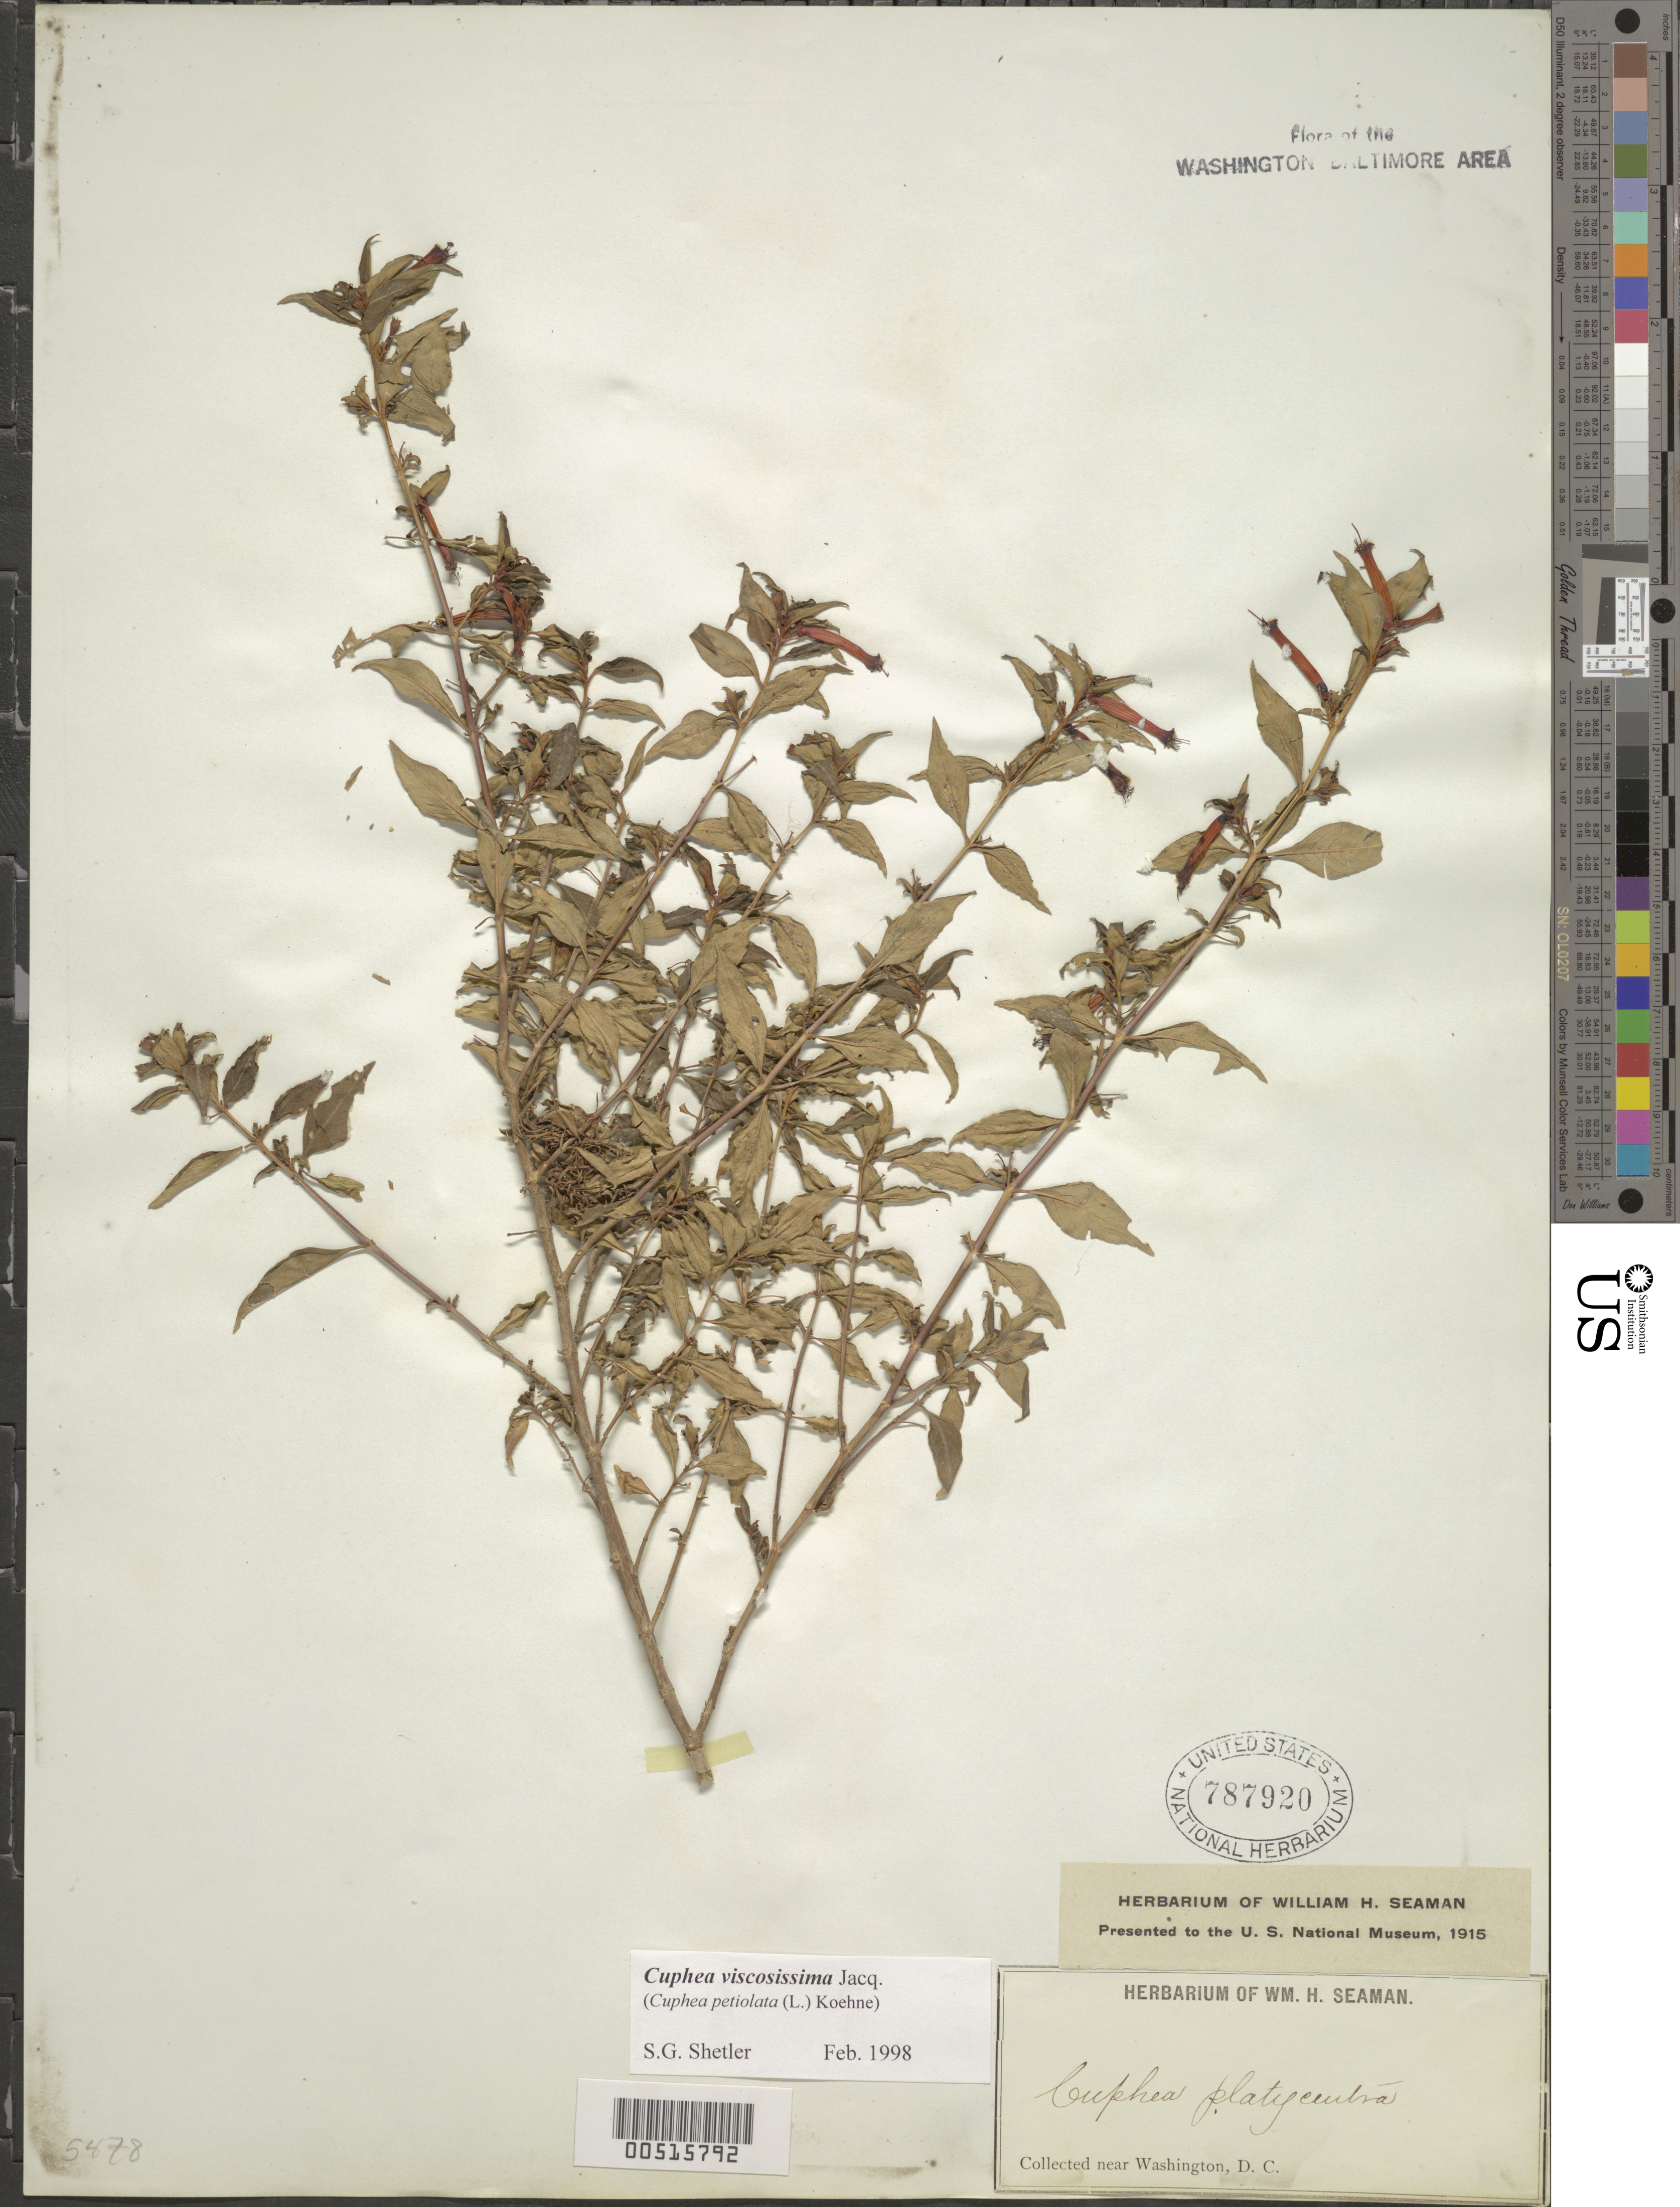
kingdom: Plantae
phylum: Tracheophyta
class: Magnoliopsida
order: Myrtales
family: Lythraceae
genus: Cuphea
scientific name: Cuphea viscosissima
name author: Jacq.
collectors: W. Seaman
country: United States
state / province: District of Columbia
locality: Washington area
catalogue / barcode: US 787920